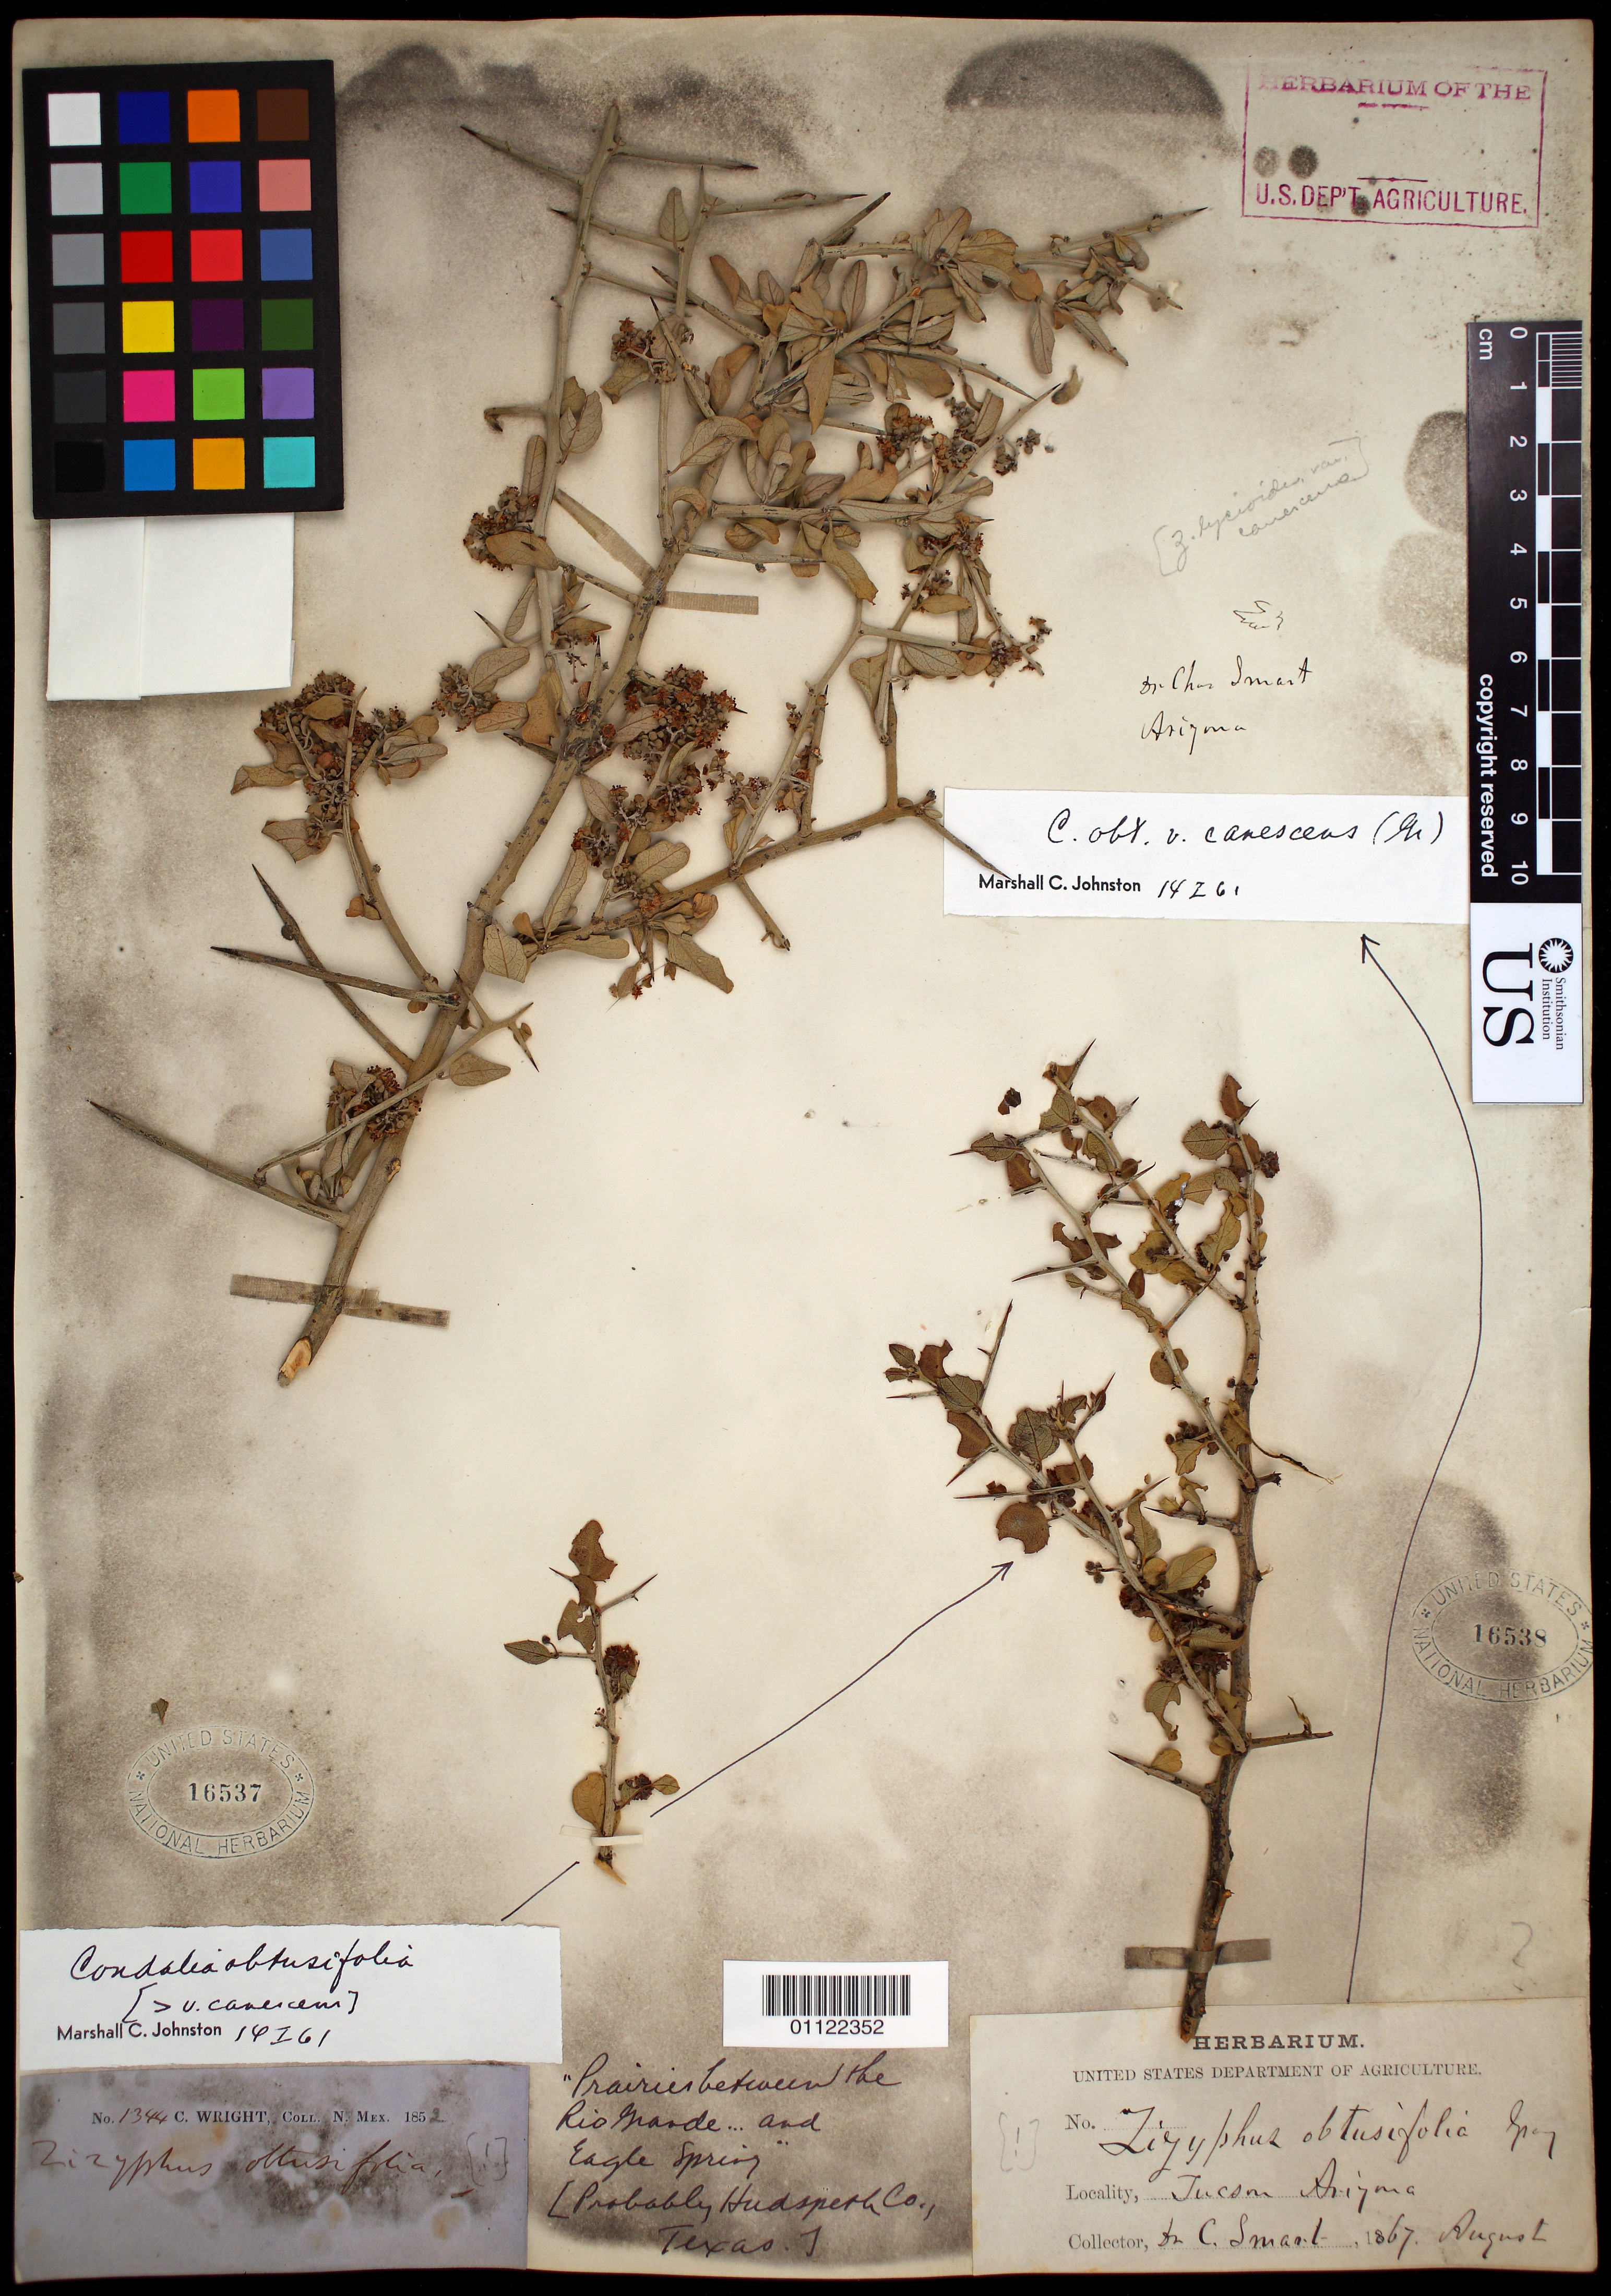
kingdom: Plantae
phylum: Tracheophyta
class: Magnoliopsida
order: Rosales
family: Rhamnaceae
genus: Sarcomphalus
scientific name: Sarcomphalus obtusifolius var. canescens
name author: (A. Gray) Hauenschild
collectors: C. Wright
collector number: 1344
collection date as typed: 1852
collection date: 1852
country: United States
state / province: New Mexico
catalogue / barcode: US 16537